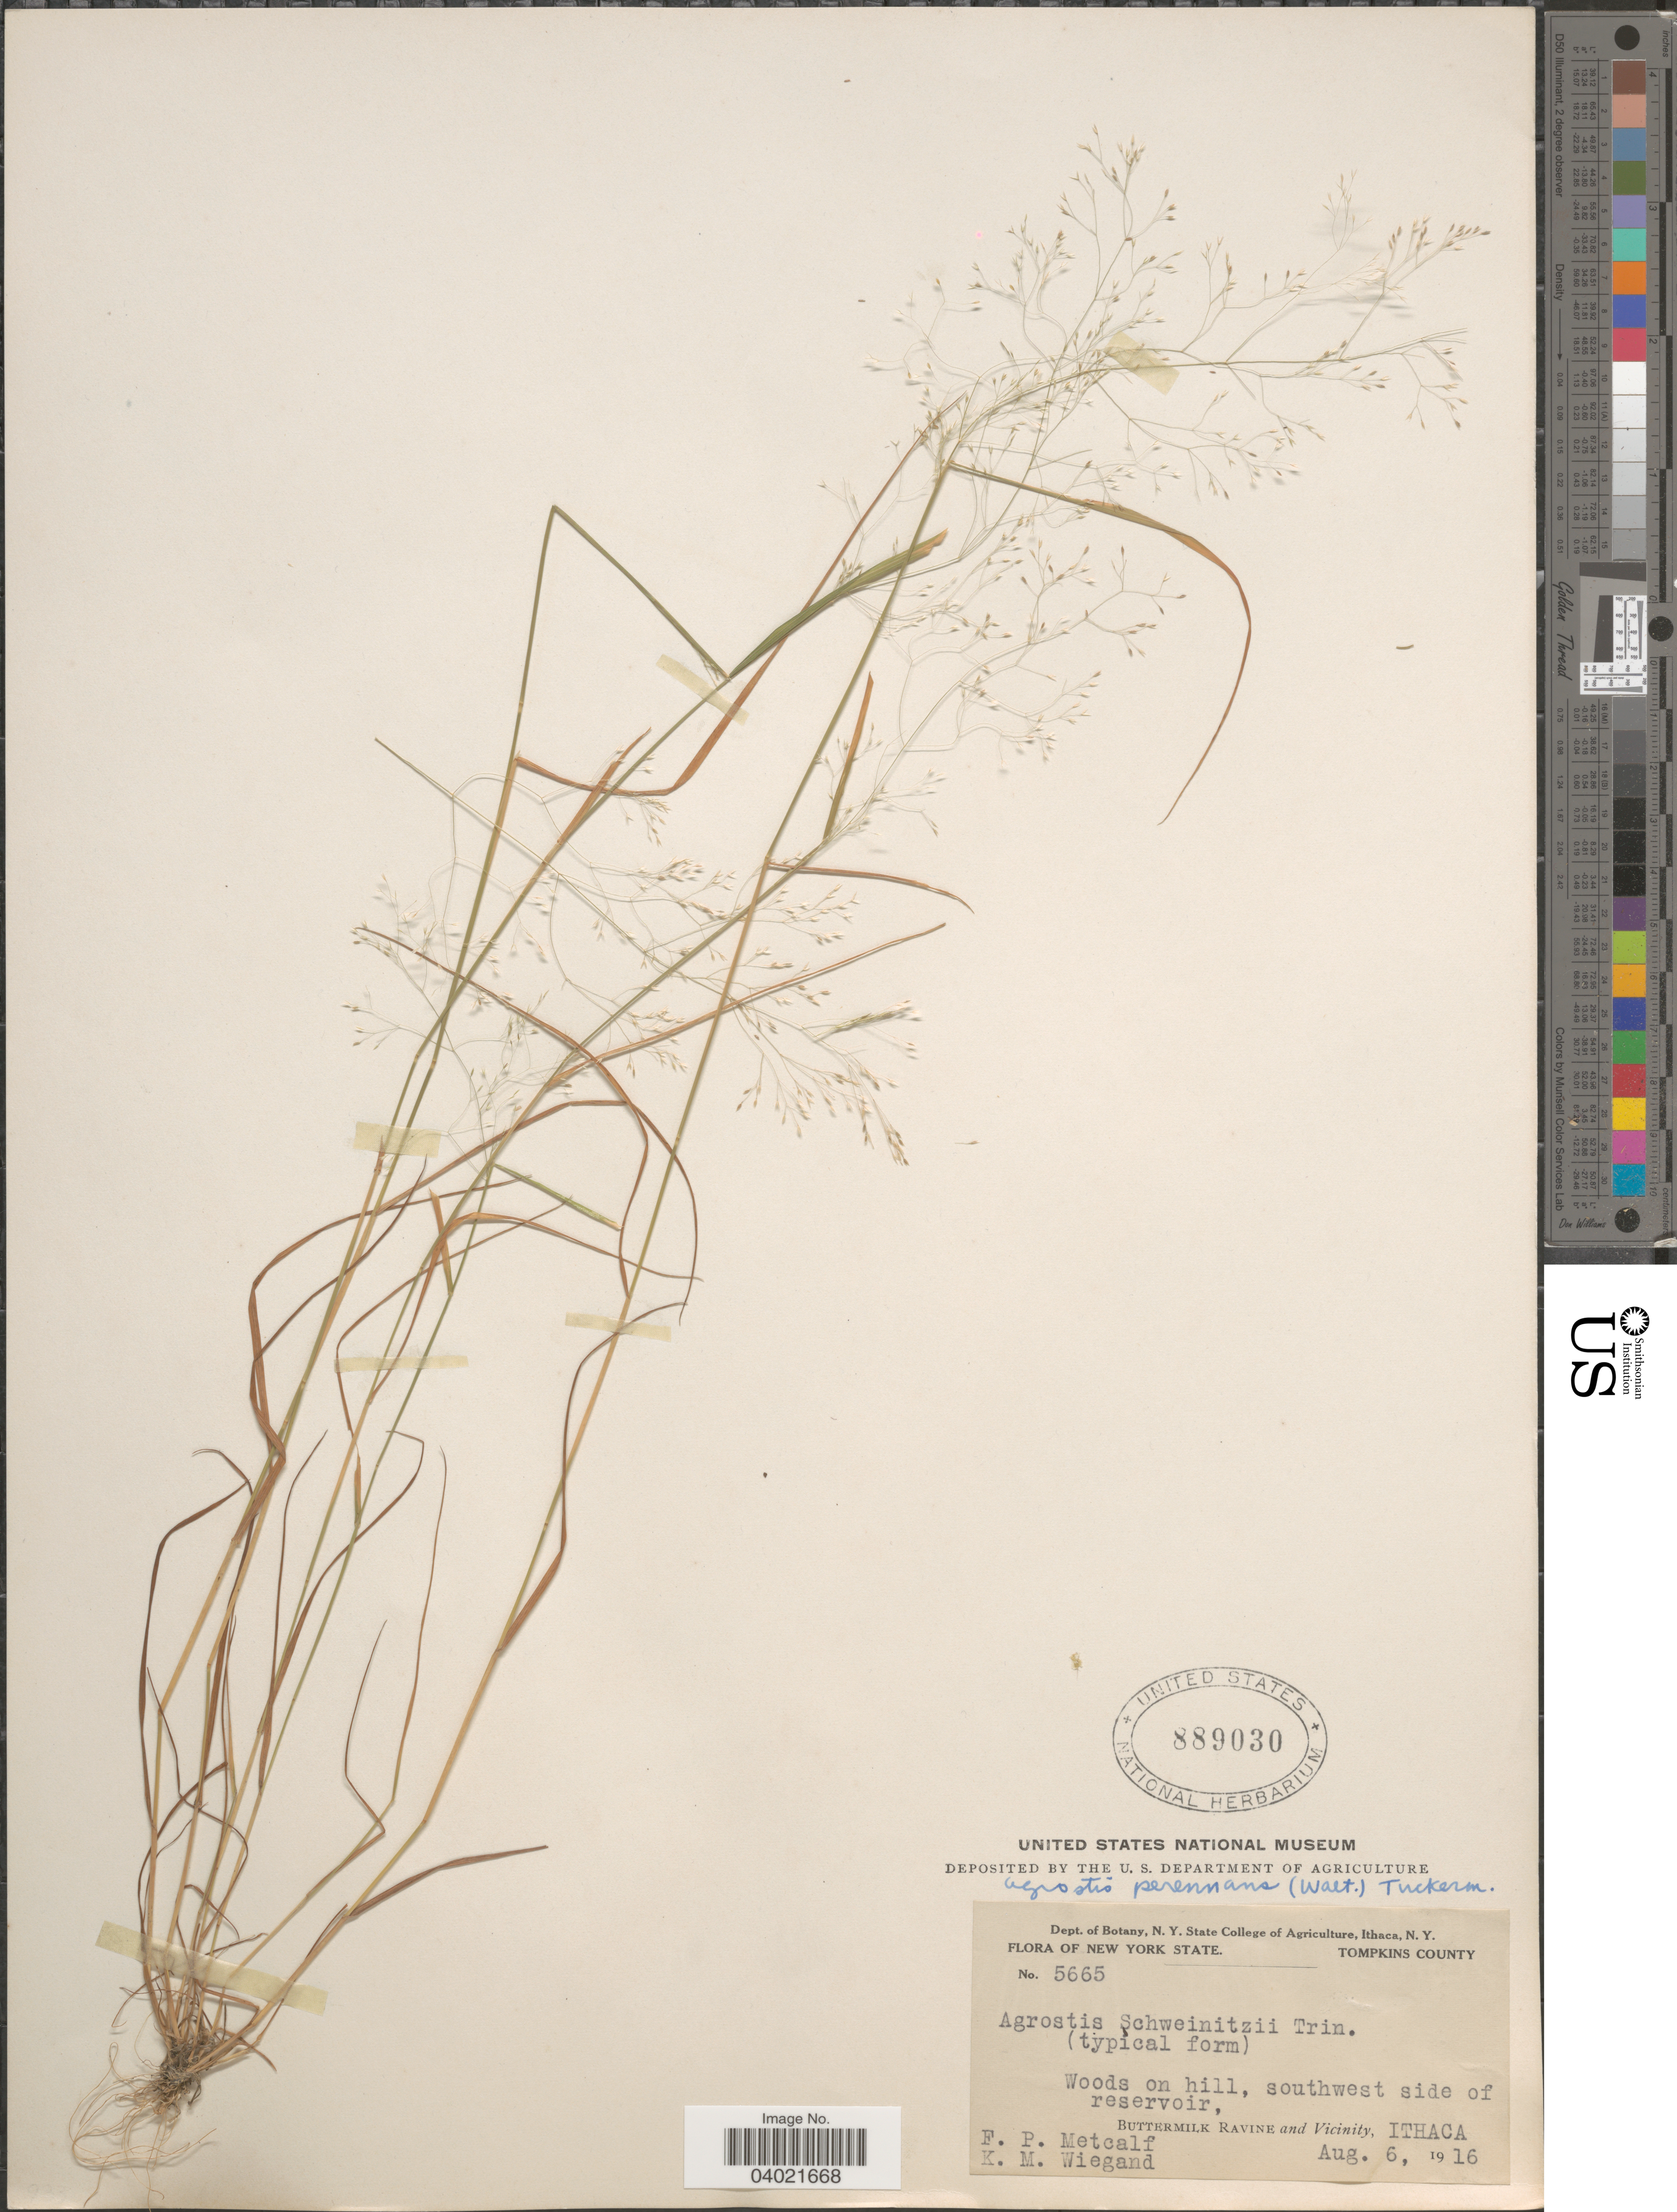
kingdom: Plantae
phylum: Tracheophyta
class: Liliopsida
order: Poales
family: Poaceae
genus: Agrostis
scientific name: Agrostis perennans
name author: (Walter) Tuck.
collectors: F. Metcalf & K. M. Wiegand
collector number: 5665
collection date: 1916-08-06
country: United States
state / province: New York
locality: Tompkins County. Woods on hill, southwest side of reservoir, Buttermilk Ravine and Vicinity, Ithaca.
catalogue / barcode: US 889030